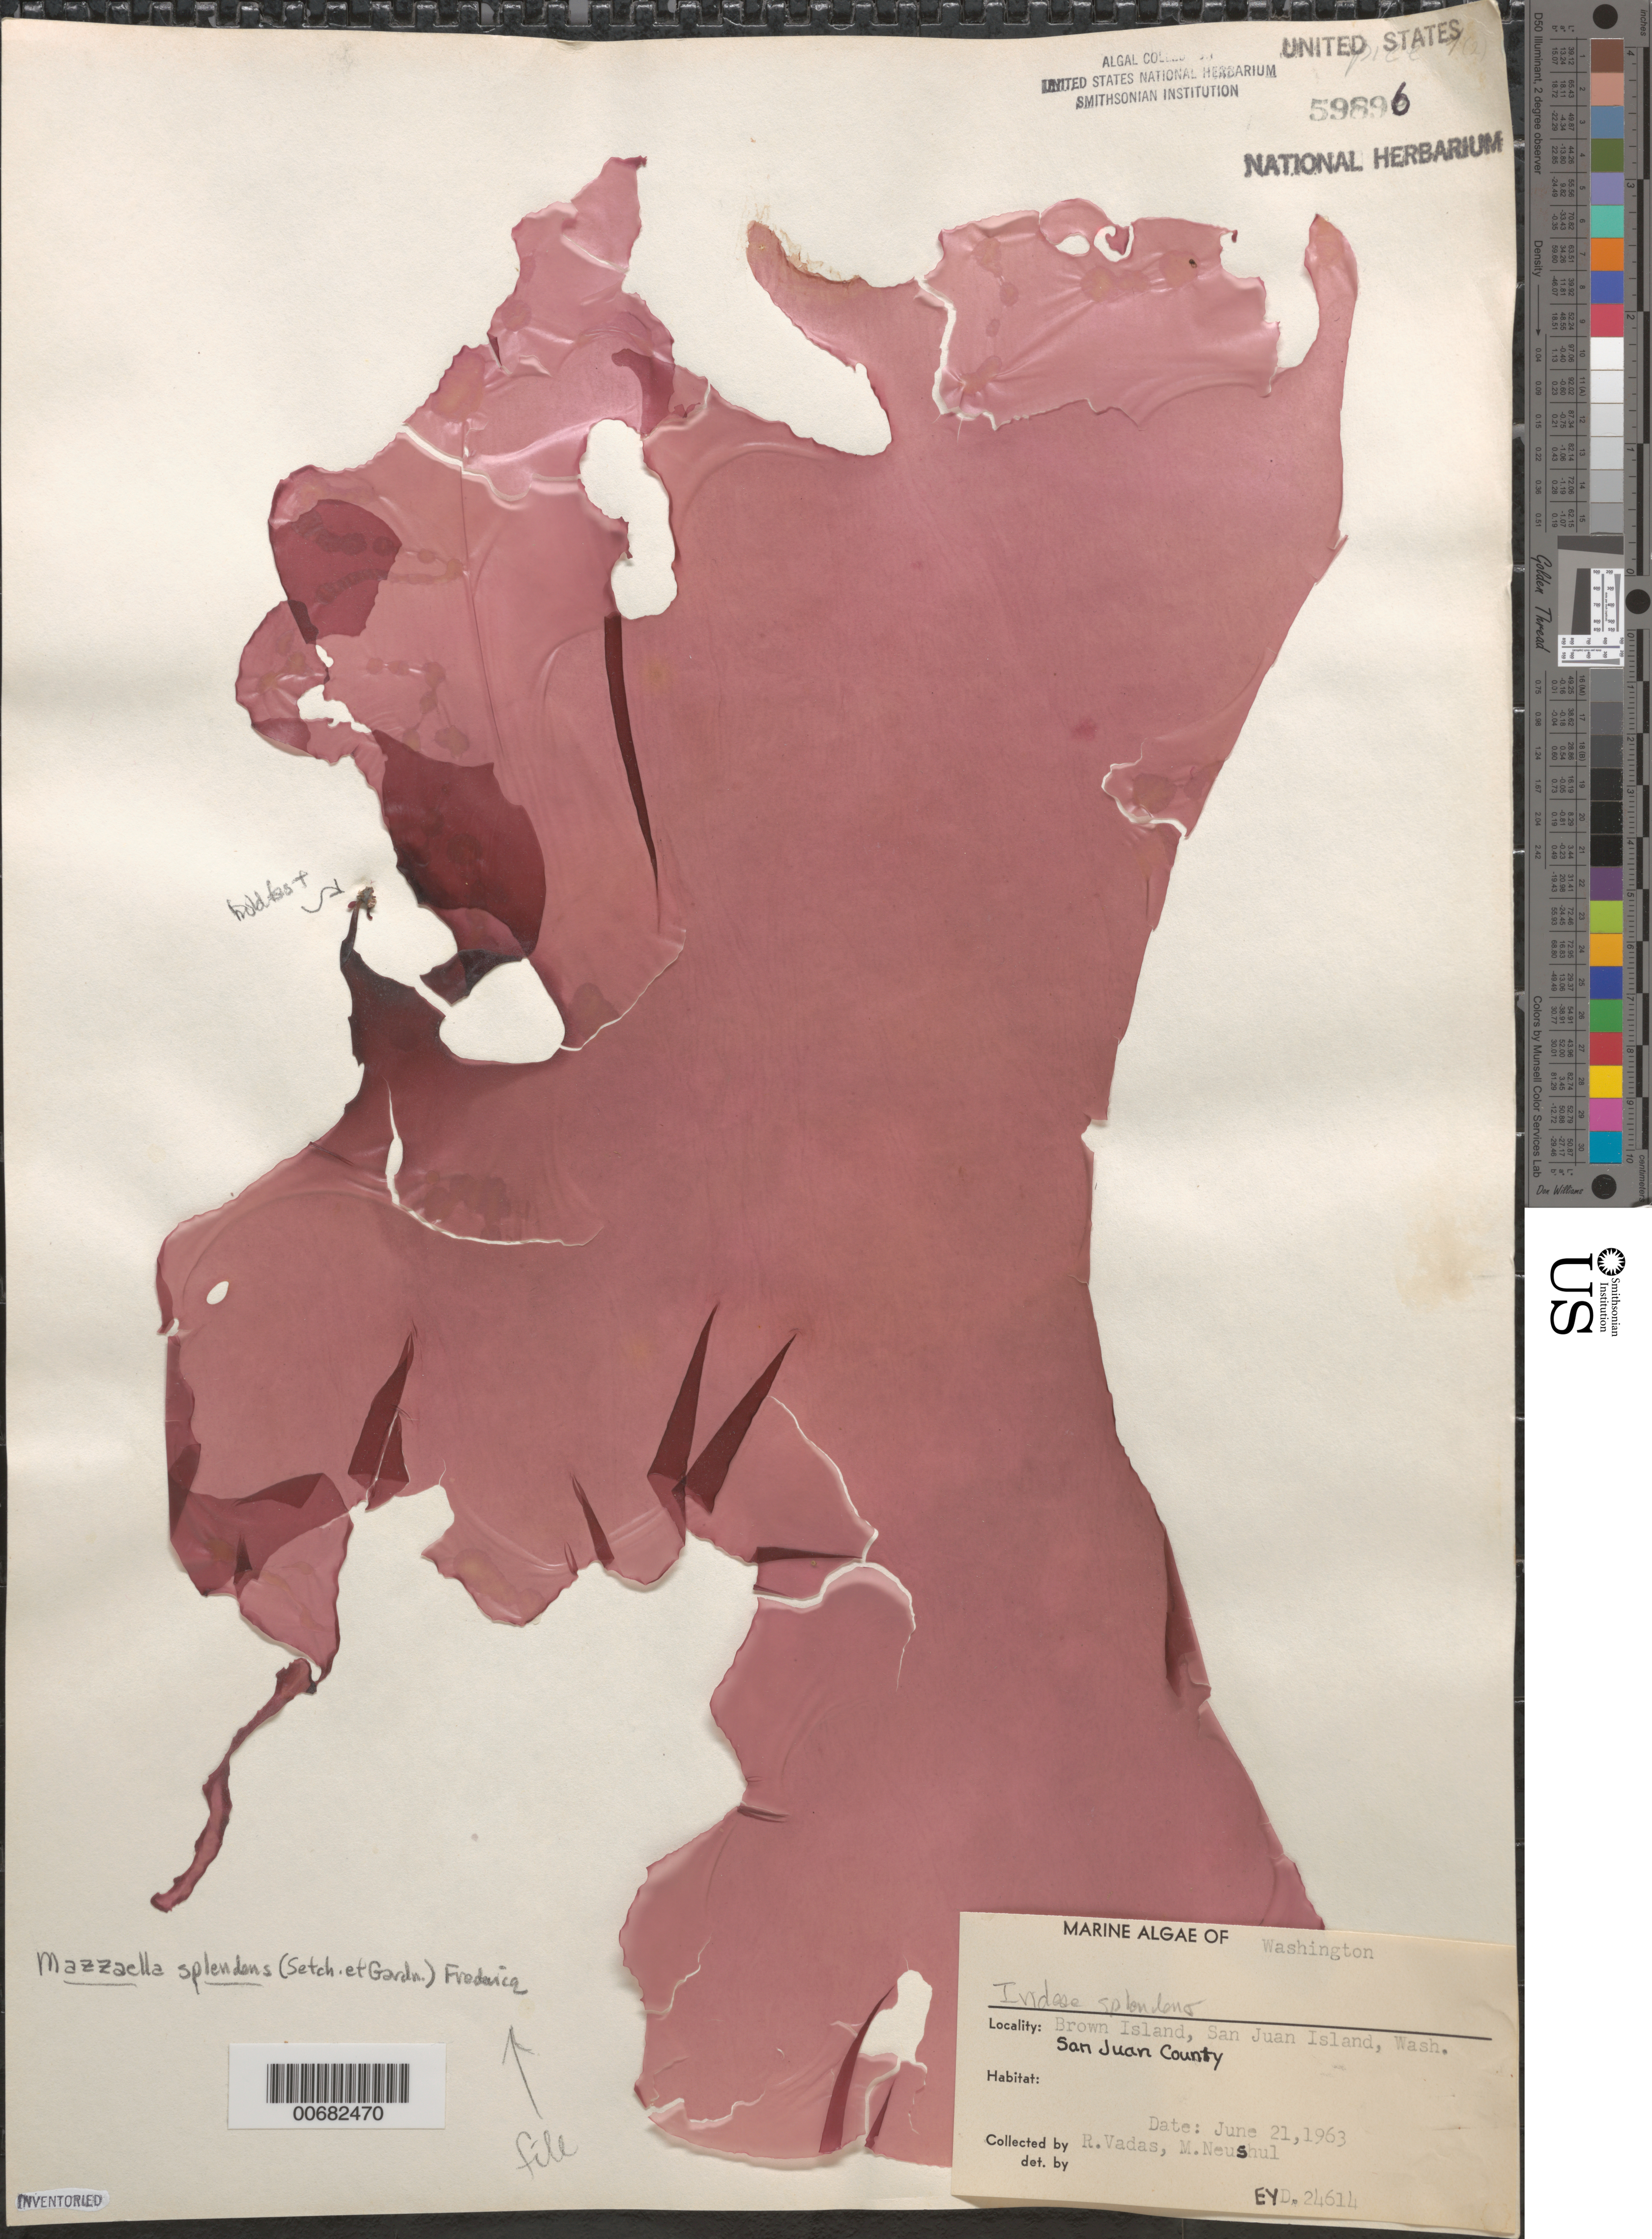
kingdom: Plantae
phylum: Rhodophyta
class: Florideophyceae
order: Gigartinales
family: Gigartinaceae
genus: Mazzaella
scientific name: Mazzaella splendens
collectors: R. Vadas & M. Neushul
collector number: EYD 24614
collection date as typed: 21 Jun 1963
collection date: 1963-06-21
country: United States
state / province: Washington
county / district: San Juan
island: San Juan Island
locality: Brown Island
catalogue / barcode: US 59896